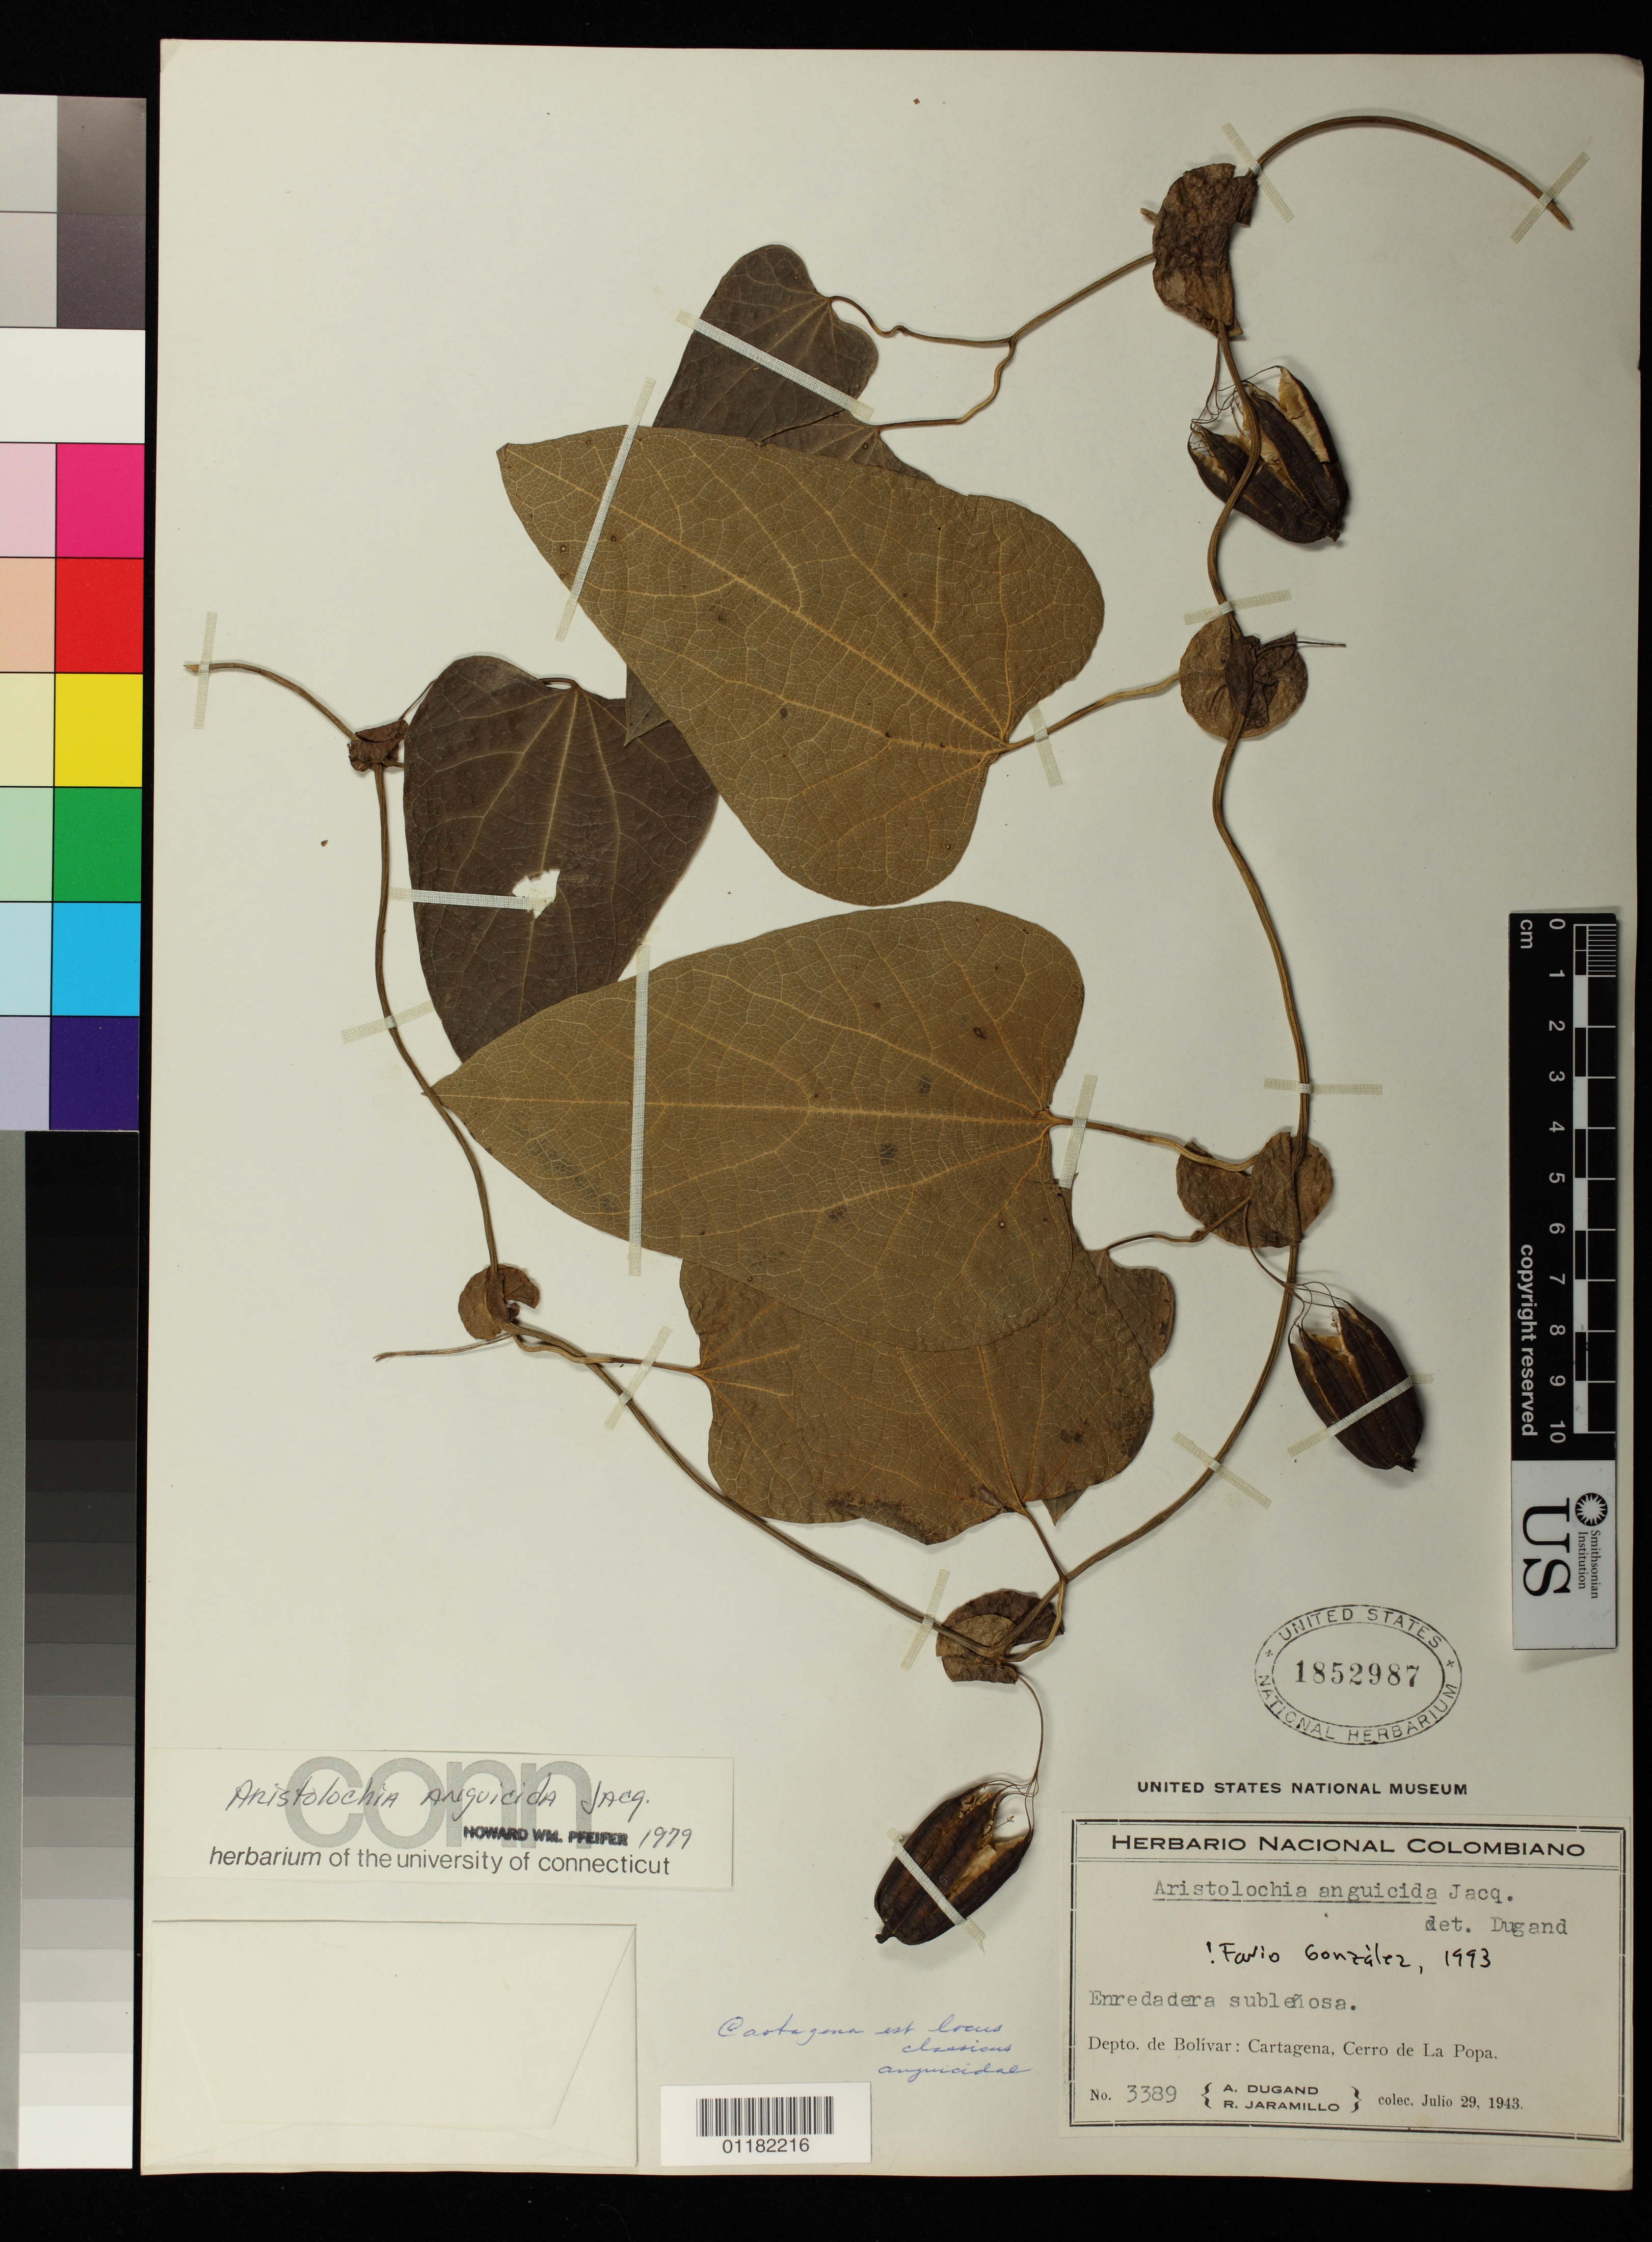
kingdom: Plantae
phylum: Tracheophyta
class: Magnoliopsida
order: Piperales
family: Aristolochiaceae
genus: Aristolochia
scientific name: Aristolochia anguicida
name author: Jacq.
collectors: A. Dugand G. & R. Jaramillo M.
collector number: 3389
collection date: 1943-07-29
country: Colombia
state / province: Bolívar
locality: Cartagena, Cerro de La Popa.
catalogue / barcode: US 1852987